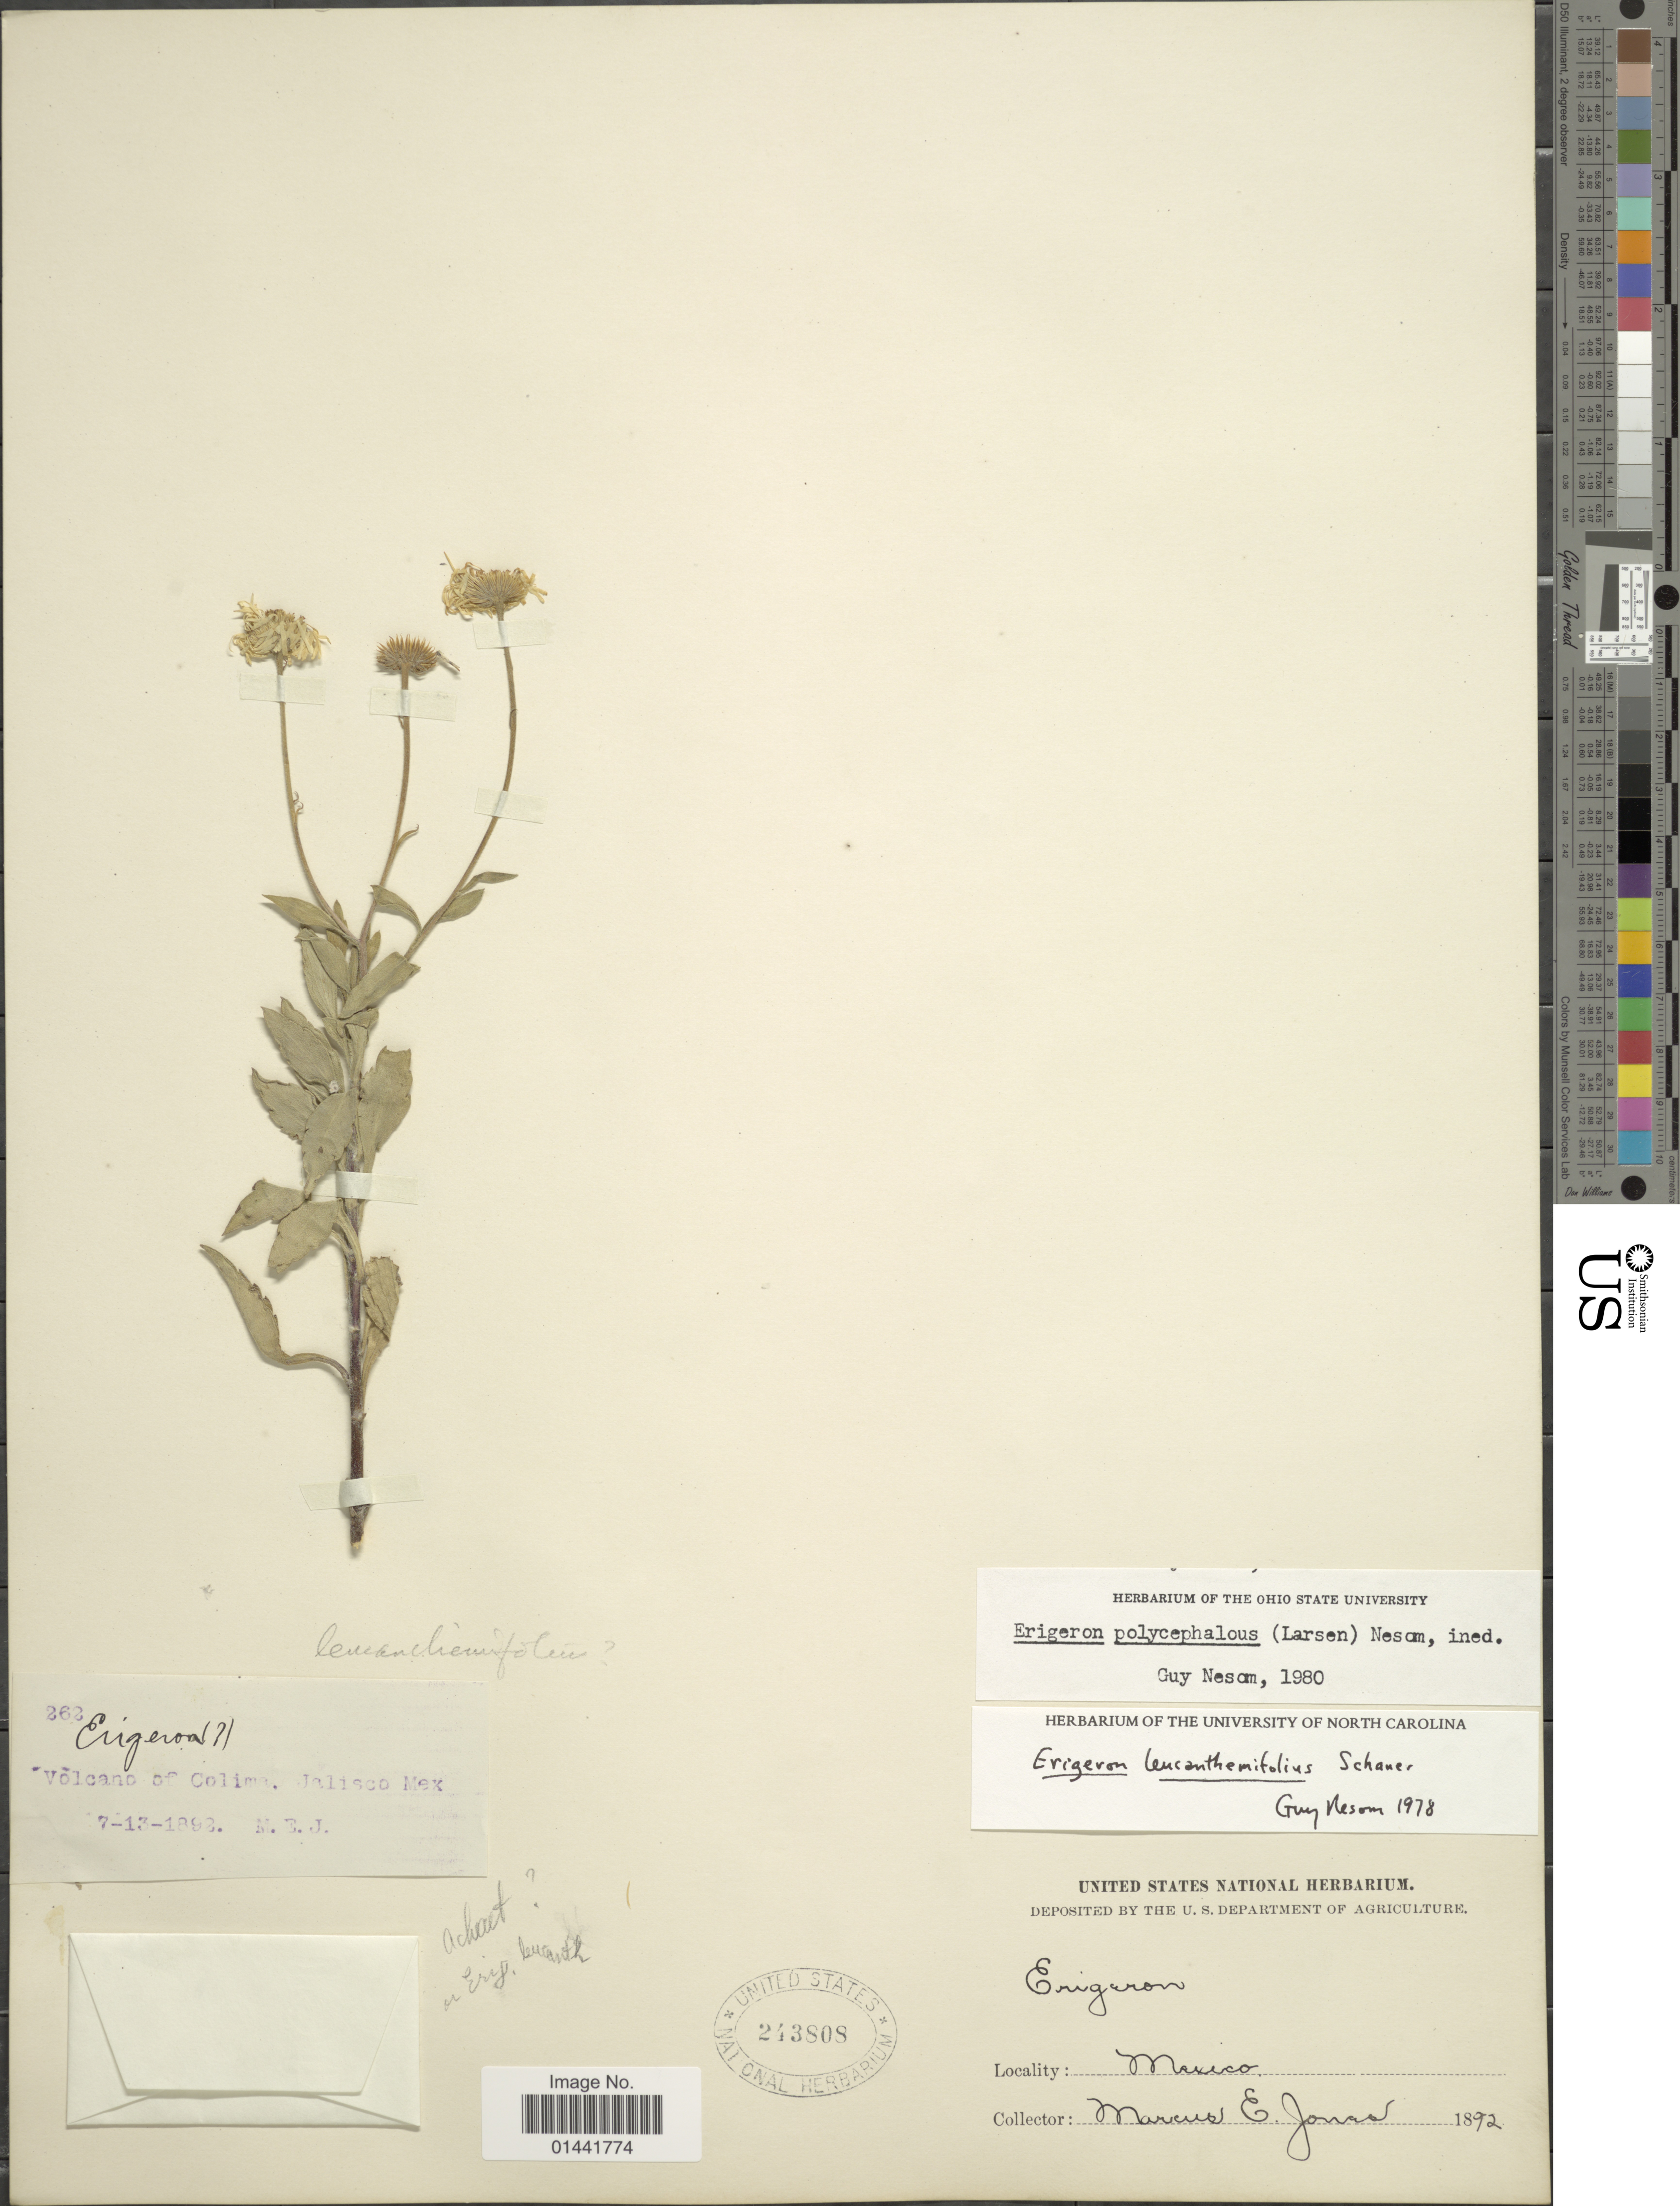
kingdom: Plantae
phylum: Tracheophyta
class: Magnoliopsida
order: Asterales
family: Asteraceae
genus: Erigeron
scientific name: Erigeron polycephalus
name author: (Larsen) G.L. Nesom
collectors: M. E. Jones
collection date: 1892-07-13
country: Mexico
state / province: Jalisco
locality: Volcano of Colima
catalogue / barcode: US 243808